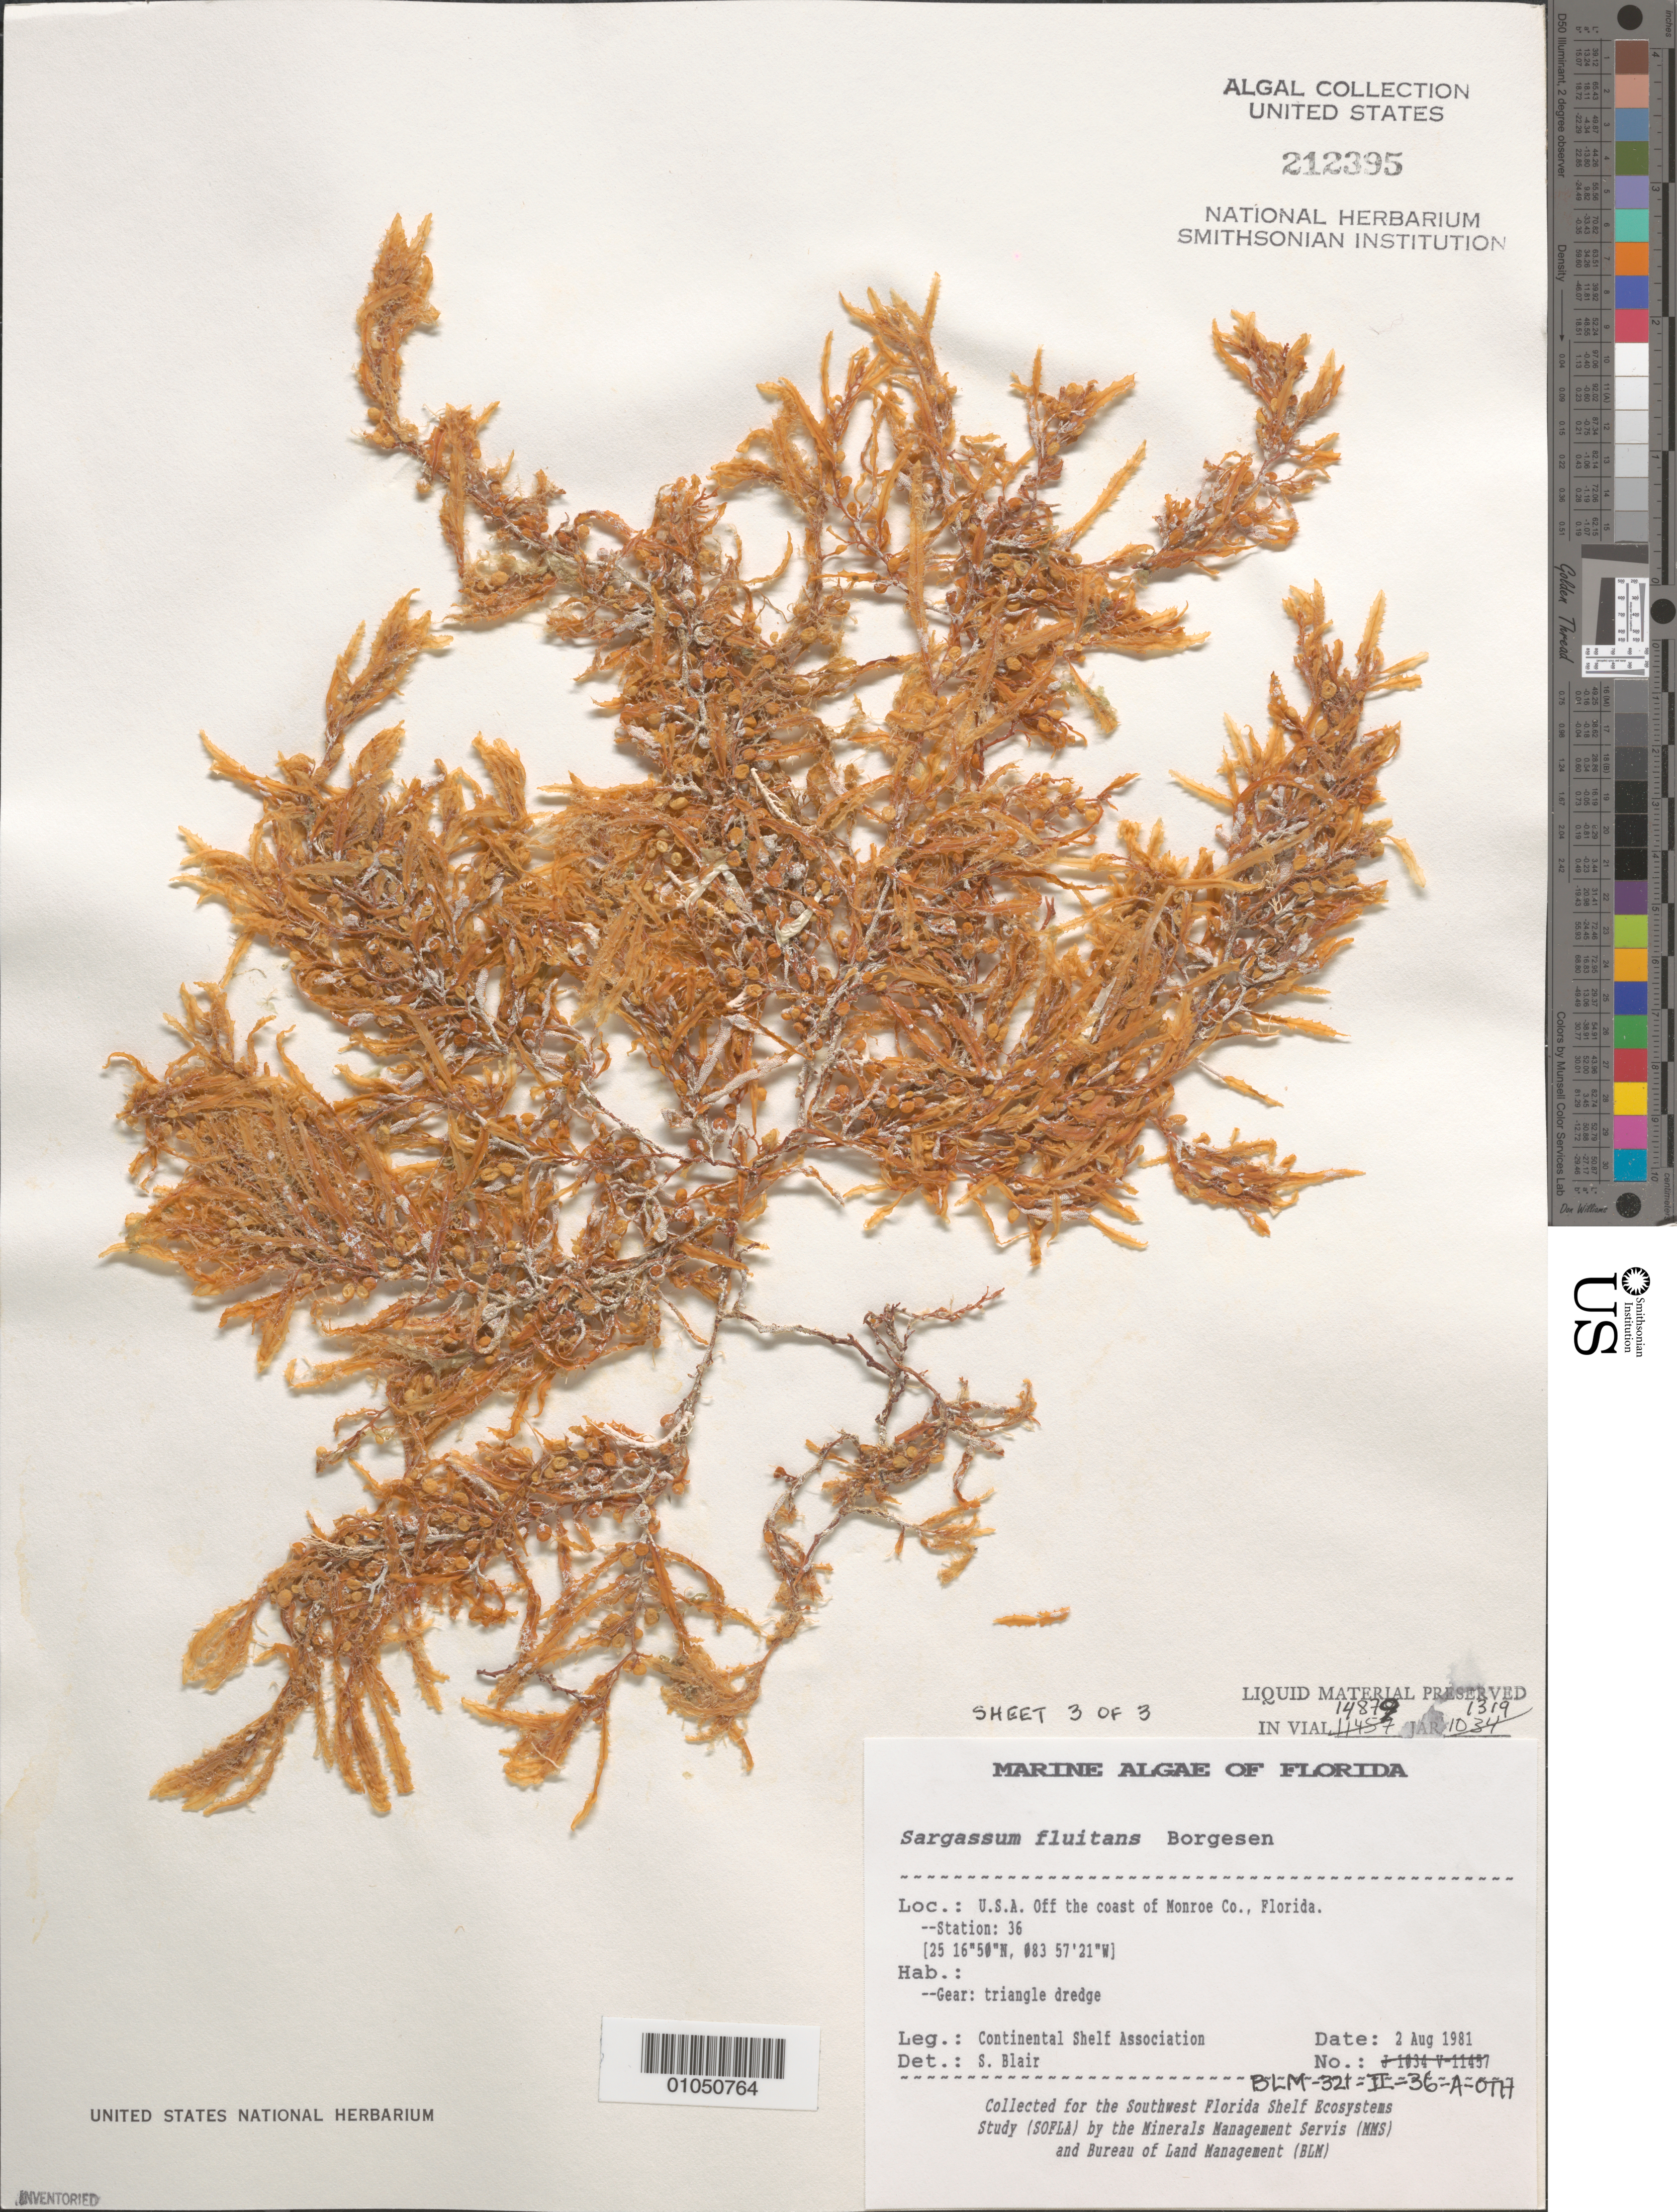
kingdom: Chromista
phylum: Ochrophyta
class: Phaeophyceae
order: Fucales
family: Sargassaceae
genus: Sargassum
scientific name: Sargassum fluitans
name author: (Børgesen) Børgesen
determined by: Blair, S. M.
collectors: Continental Shelf Associates for the MMS/BLM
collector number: BLM-321-II-36-B-OTH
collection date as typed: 02 Aug 1981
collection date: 1981-08-02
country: United States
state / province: Florida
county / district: Monroe County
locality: Gulf of Mexico off coast of Monroe County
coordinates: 25 16'50"N, 083 57'21"W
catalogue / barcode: US 212395